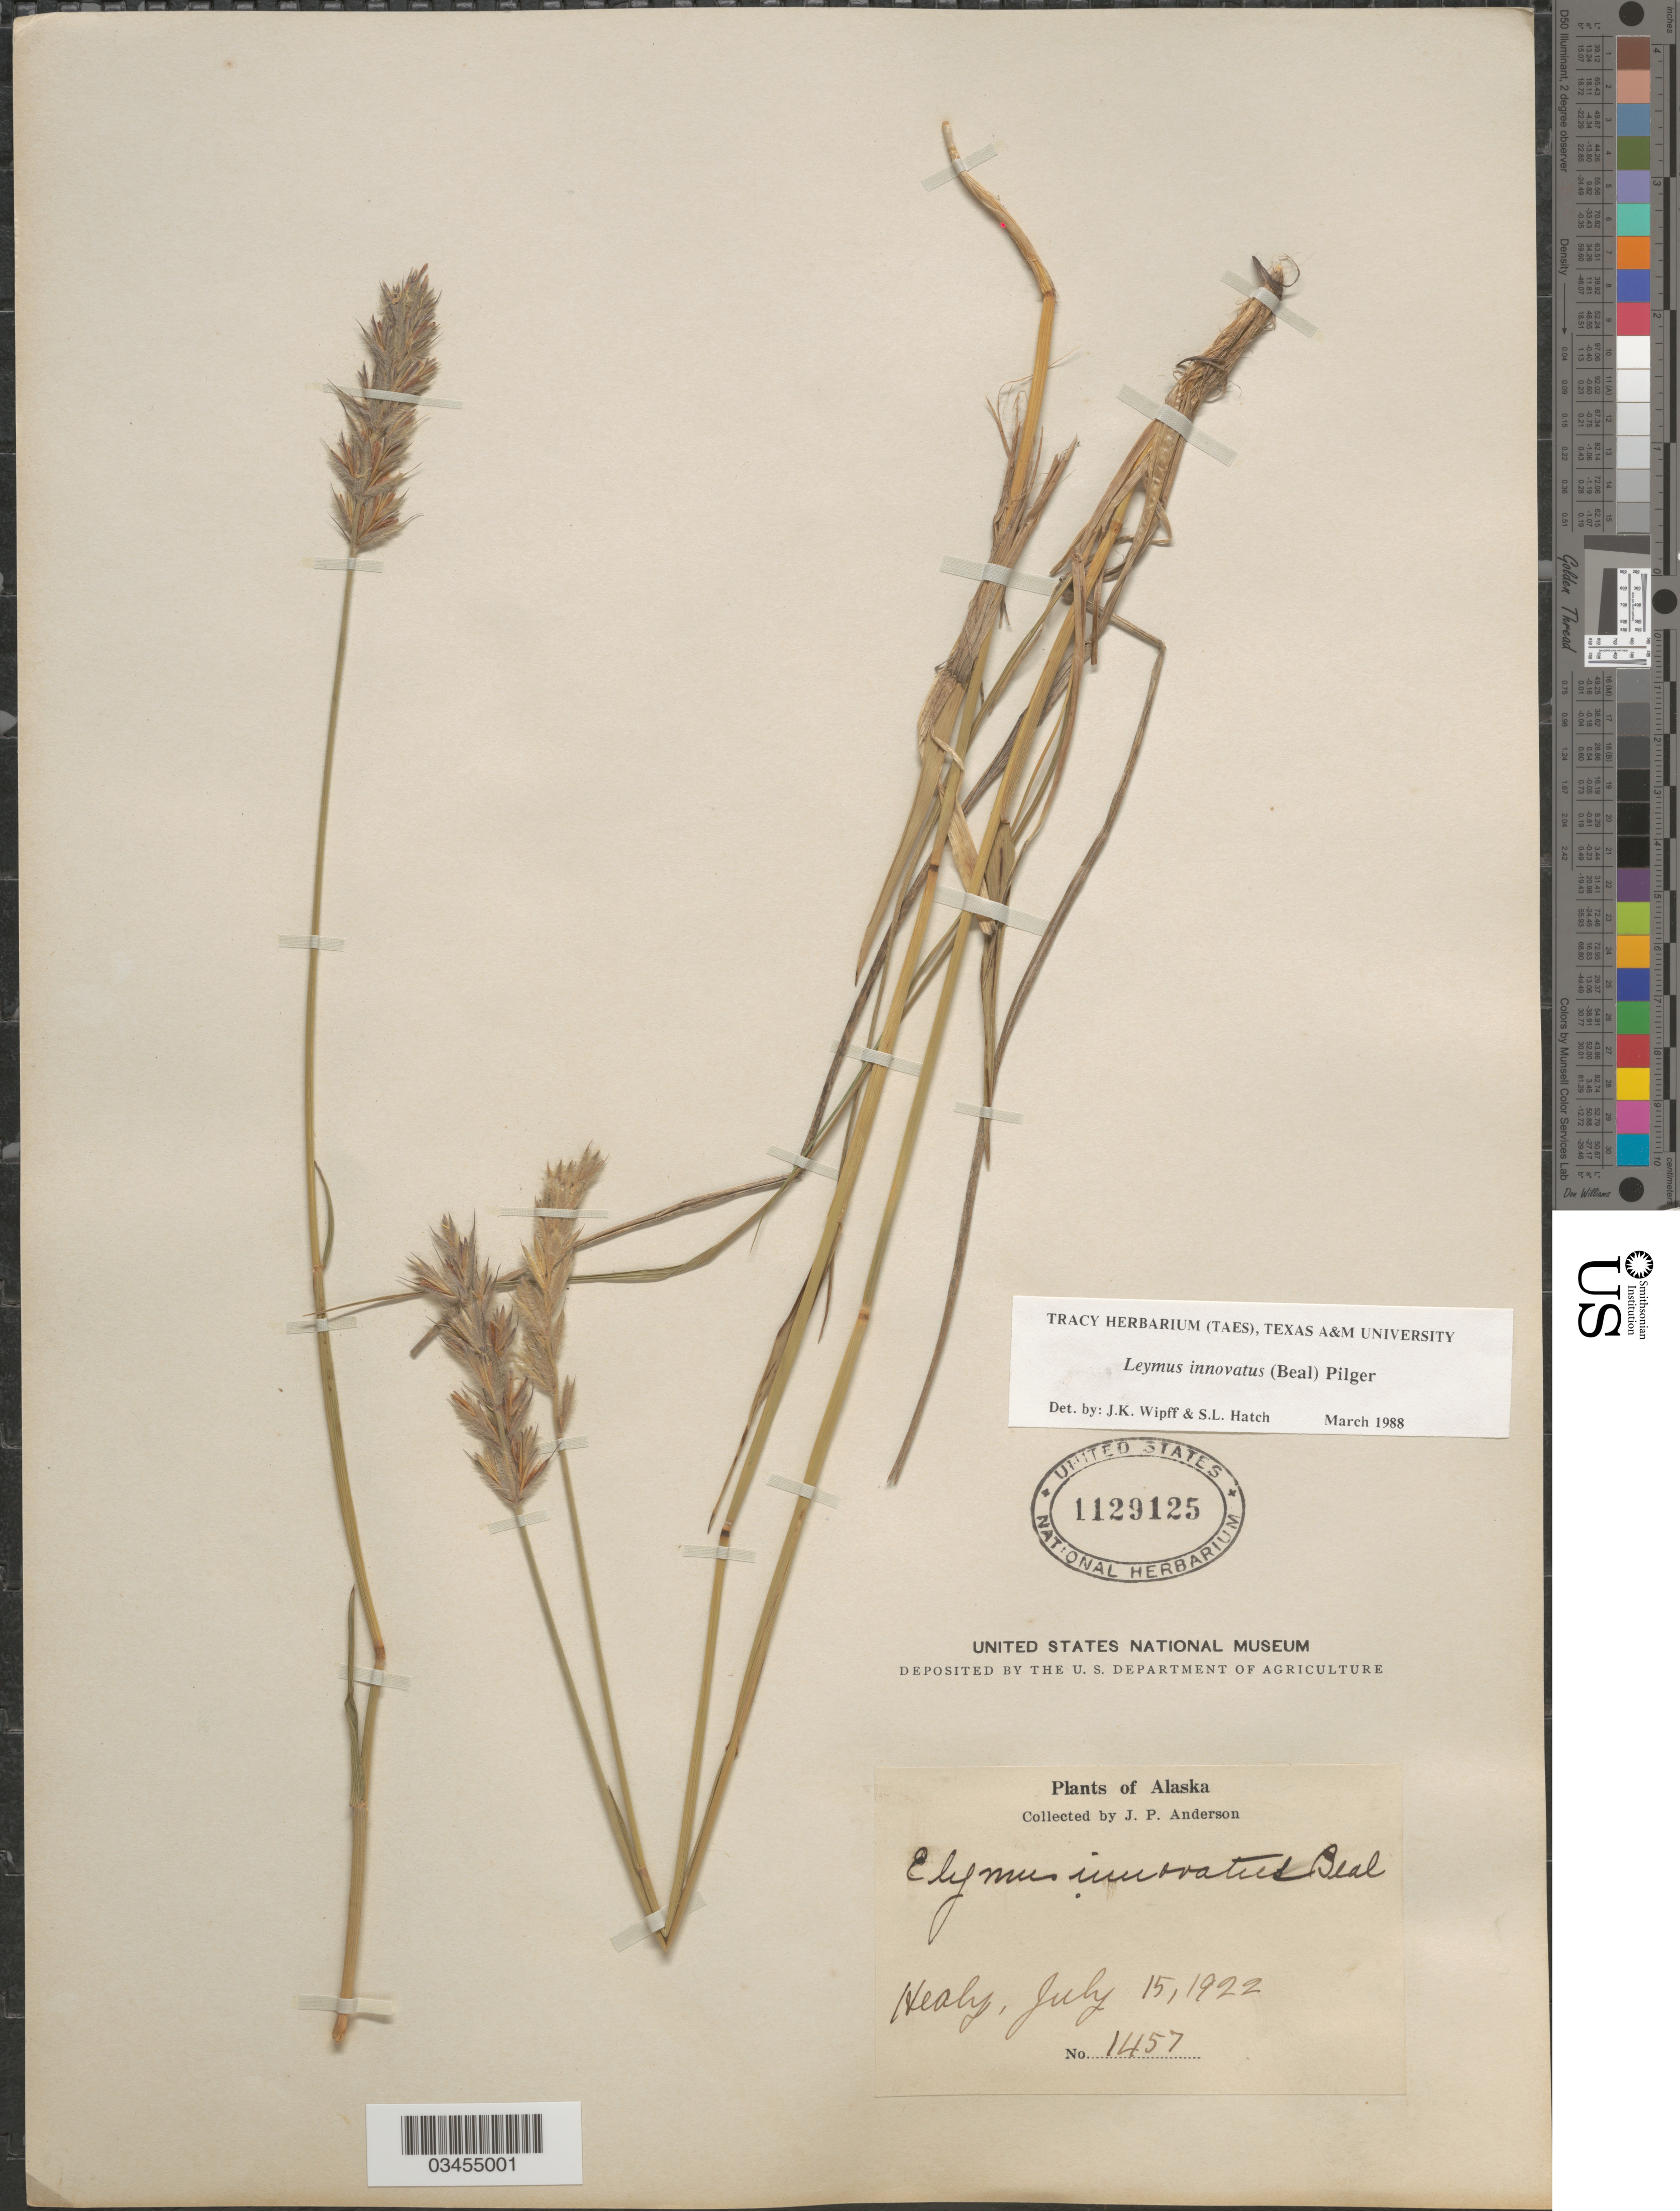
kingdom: Plantae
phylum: Tracheophyta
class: Liliopsida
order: Poales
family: Poaceae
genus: Leymus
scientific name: Leymus innovatus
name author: (W.J. Beal) Pilg.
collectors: J. P. Anderson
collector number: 1457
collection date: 1922-07-15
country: United States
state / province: Alaska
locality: Healy.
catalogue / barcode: US 1129125